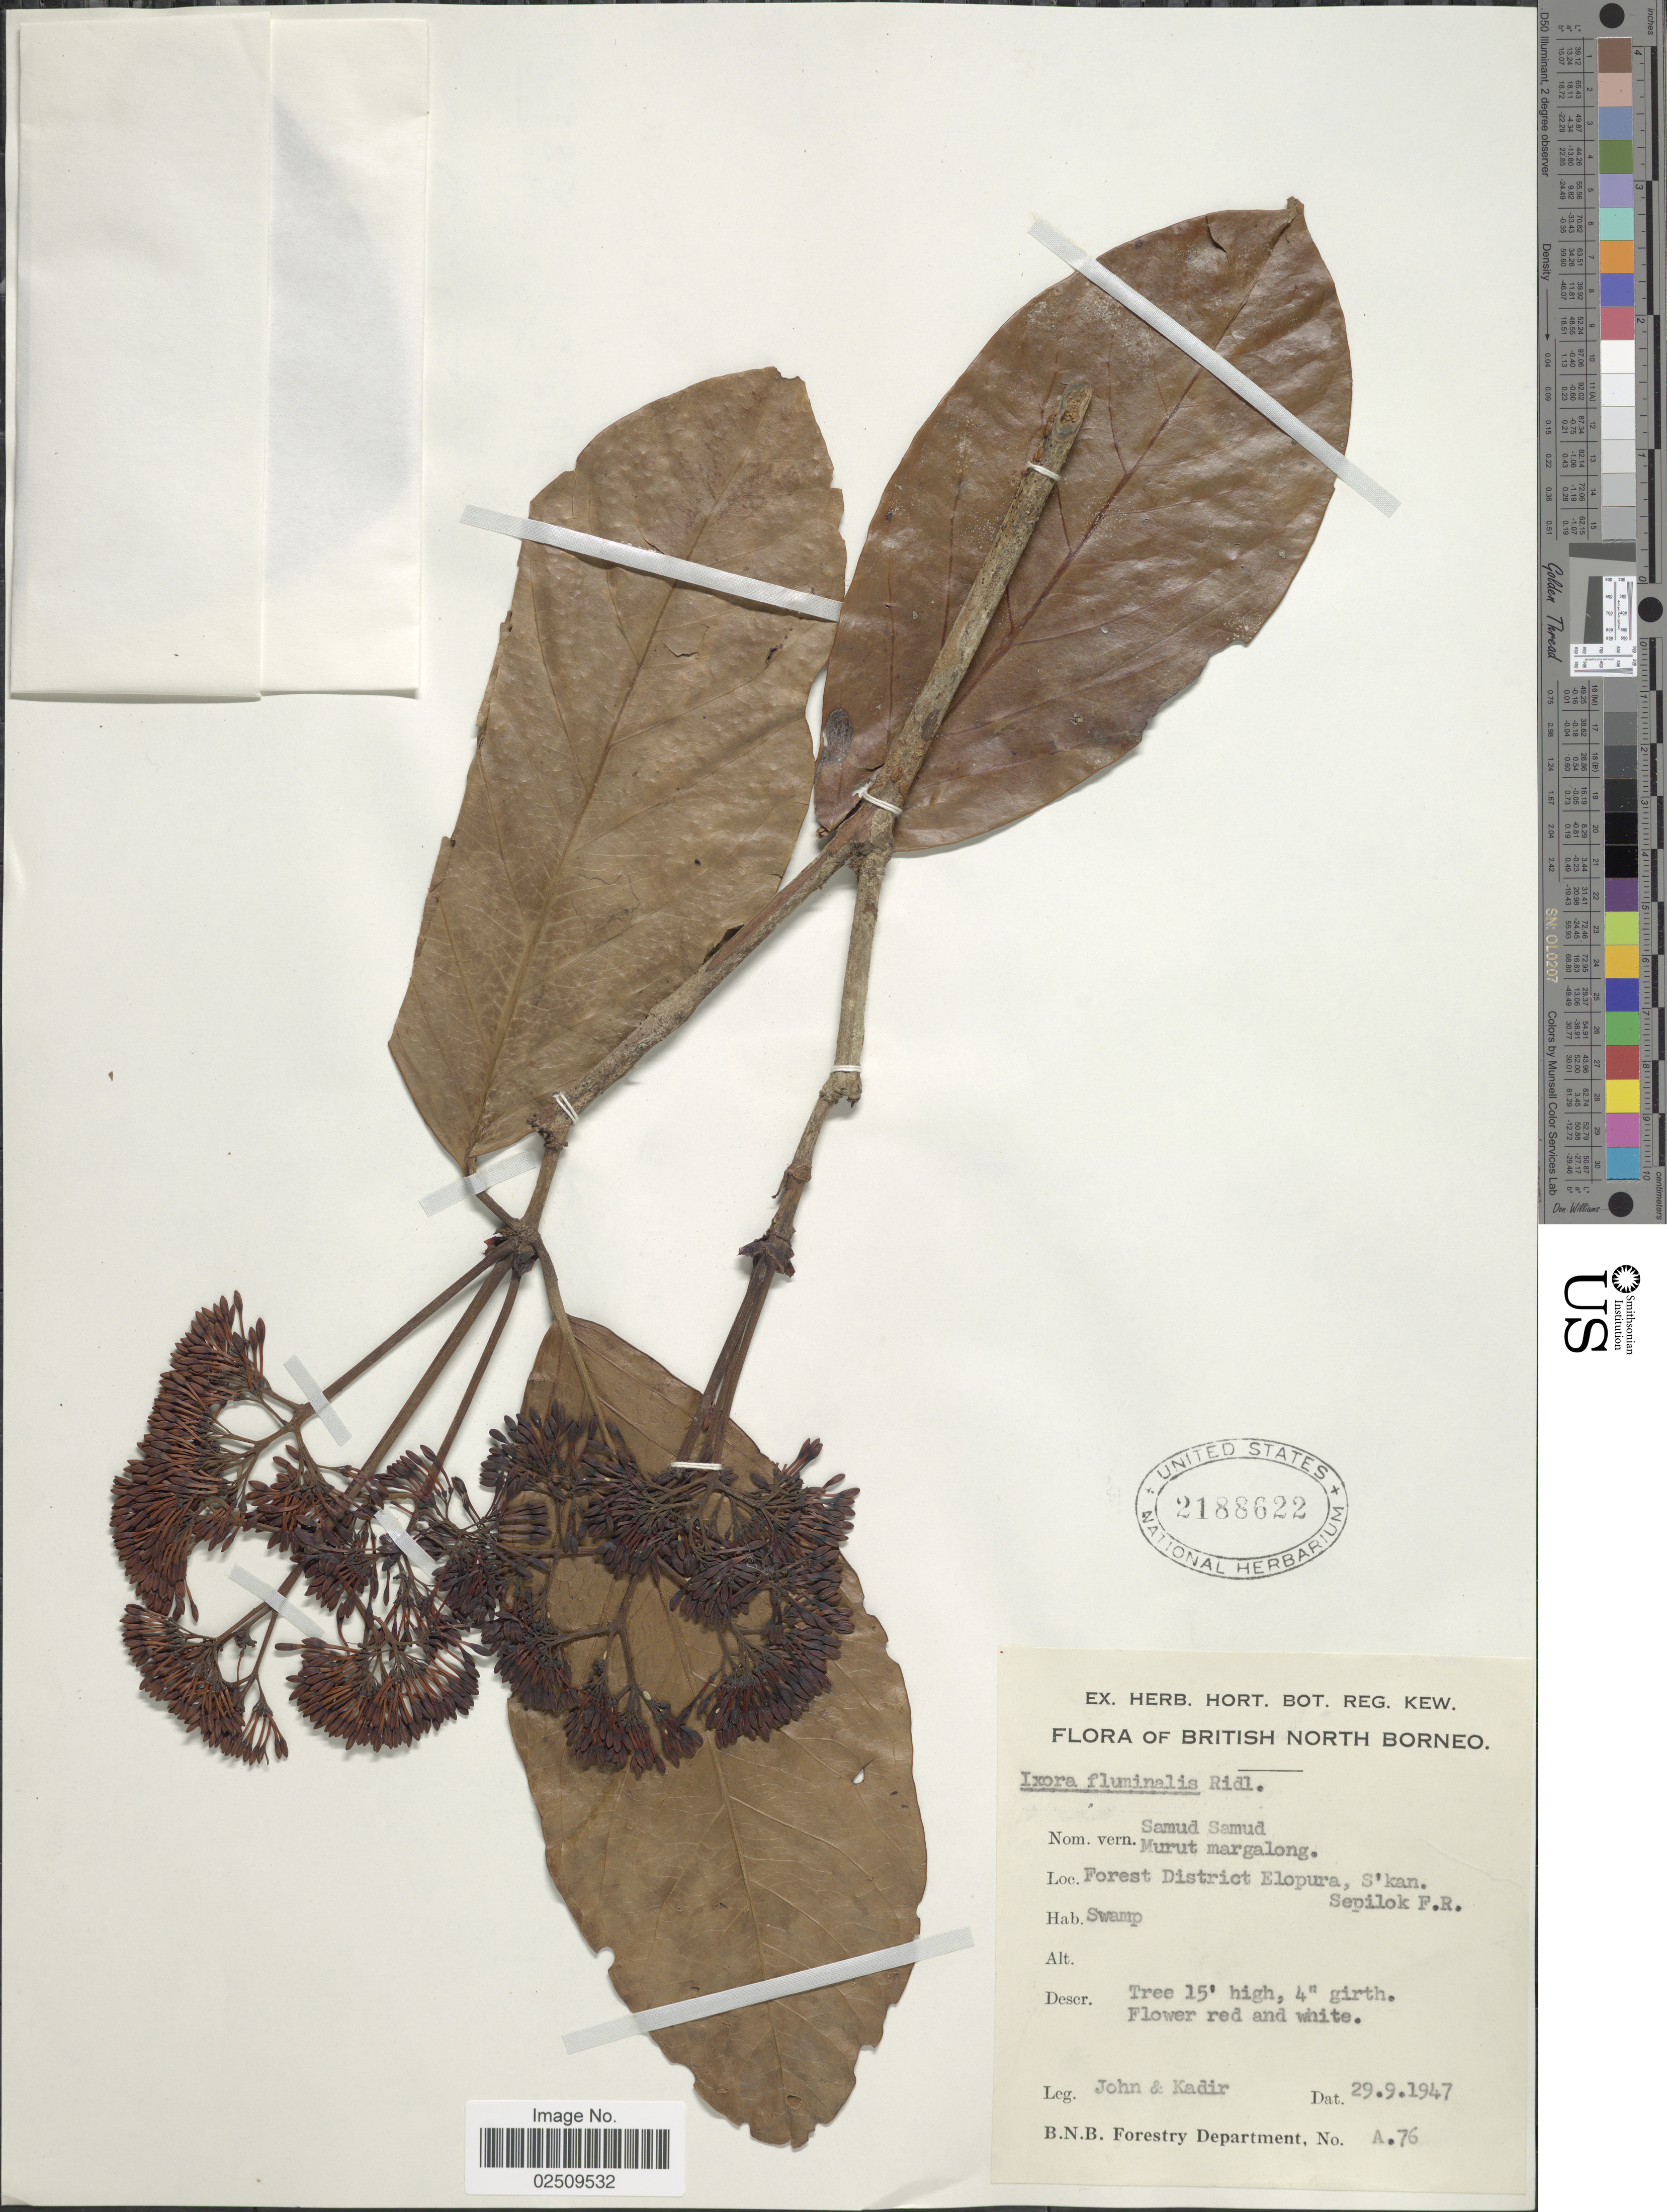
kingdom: Plantae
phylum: Tracheophyta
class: Magnoliopsida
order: Gentianales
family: Rubiaceae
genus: Ixora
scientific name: Ixora fluminalis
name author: Ridl.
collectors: -. John & -. Kadir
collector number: A 76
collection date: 1947-09-29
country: Malaysia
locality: British North Borneo, Forest District Elopura, S'kan, Sepilok F. R.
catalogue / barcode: US 2188622